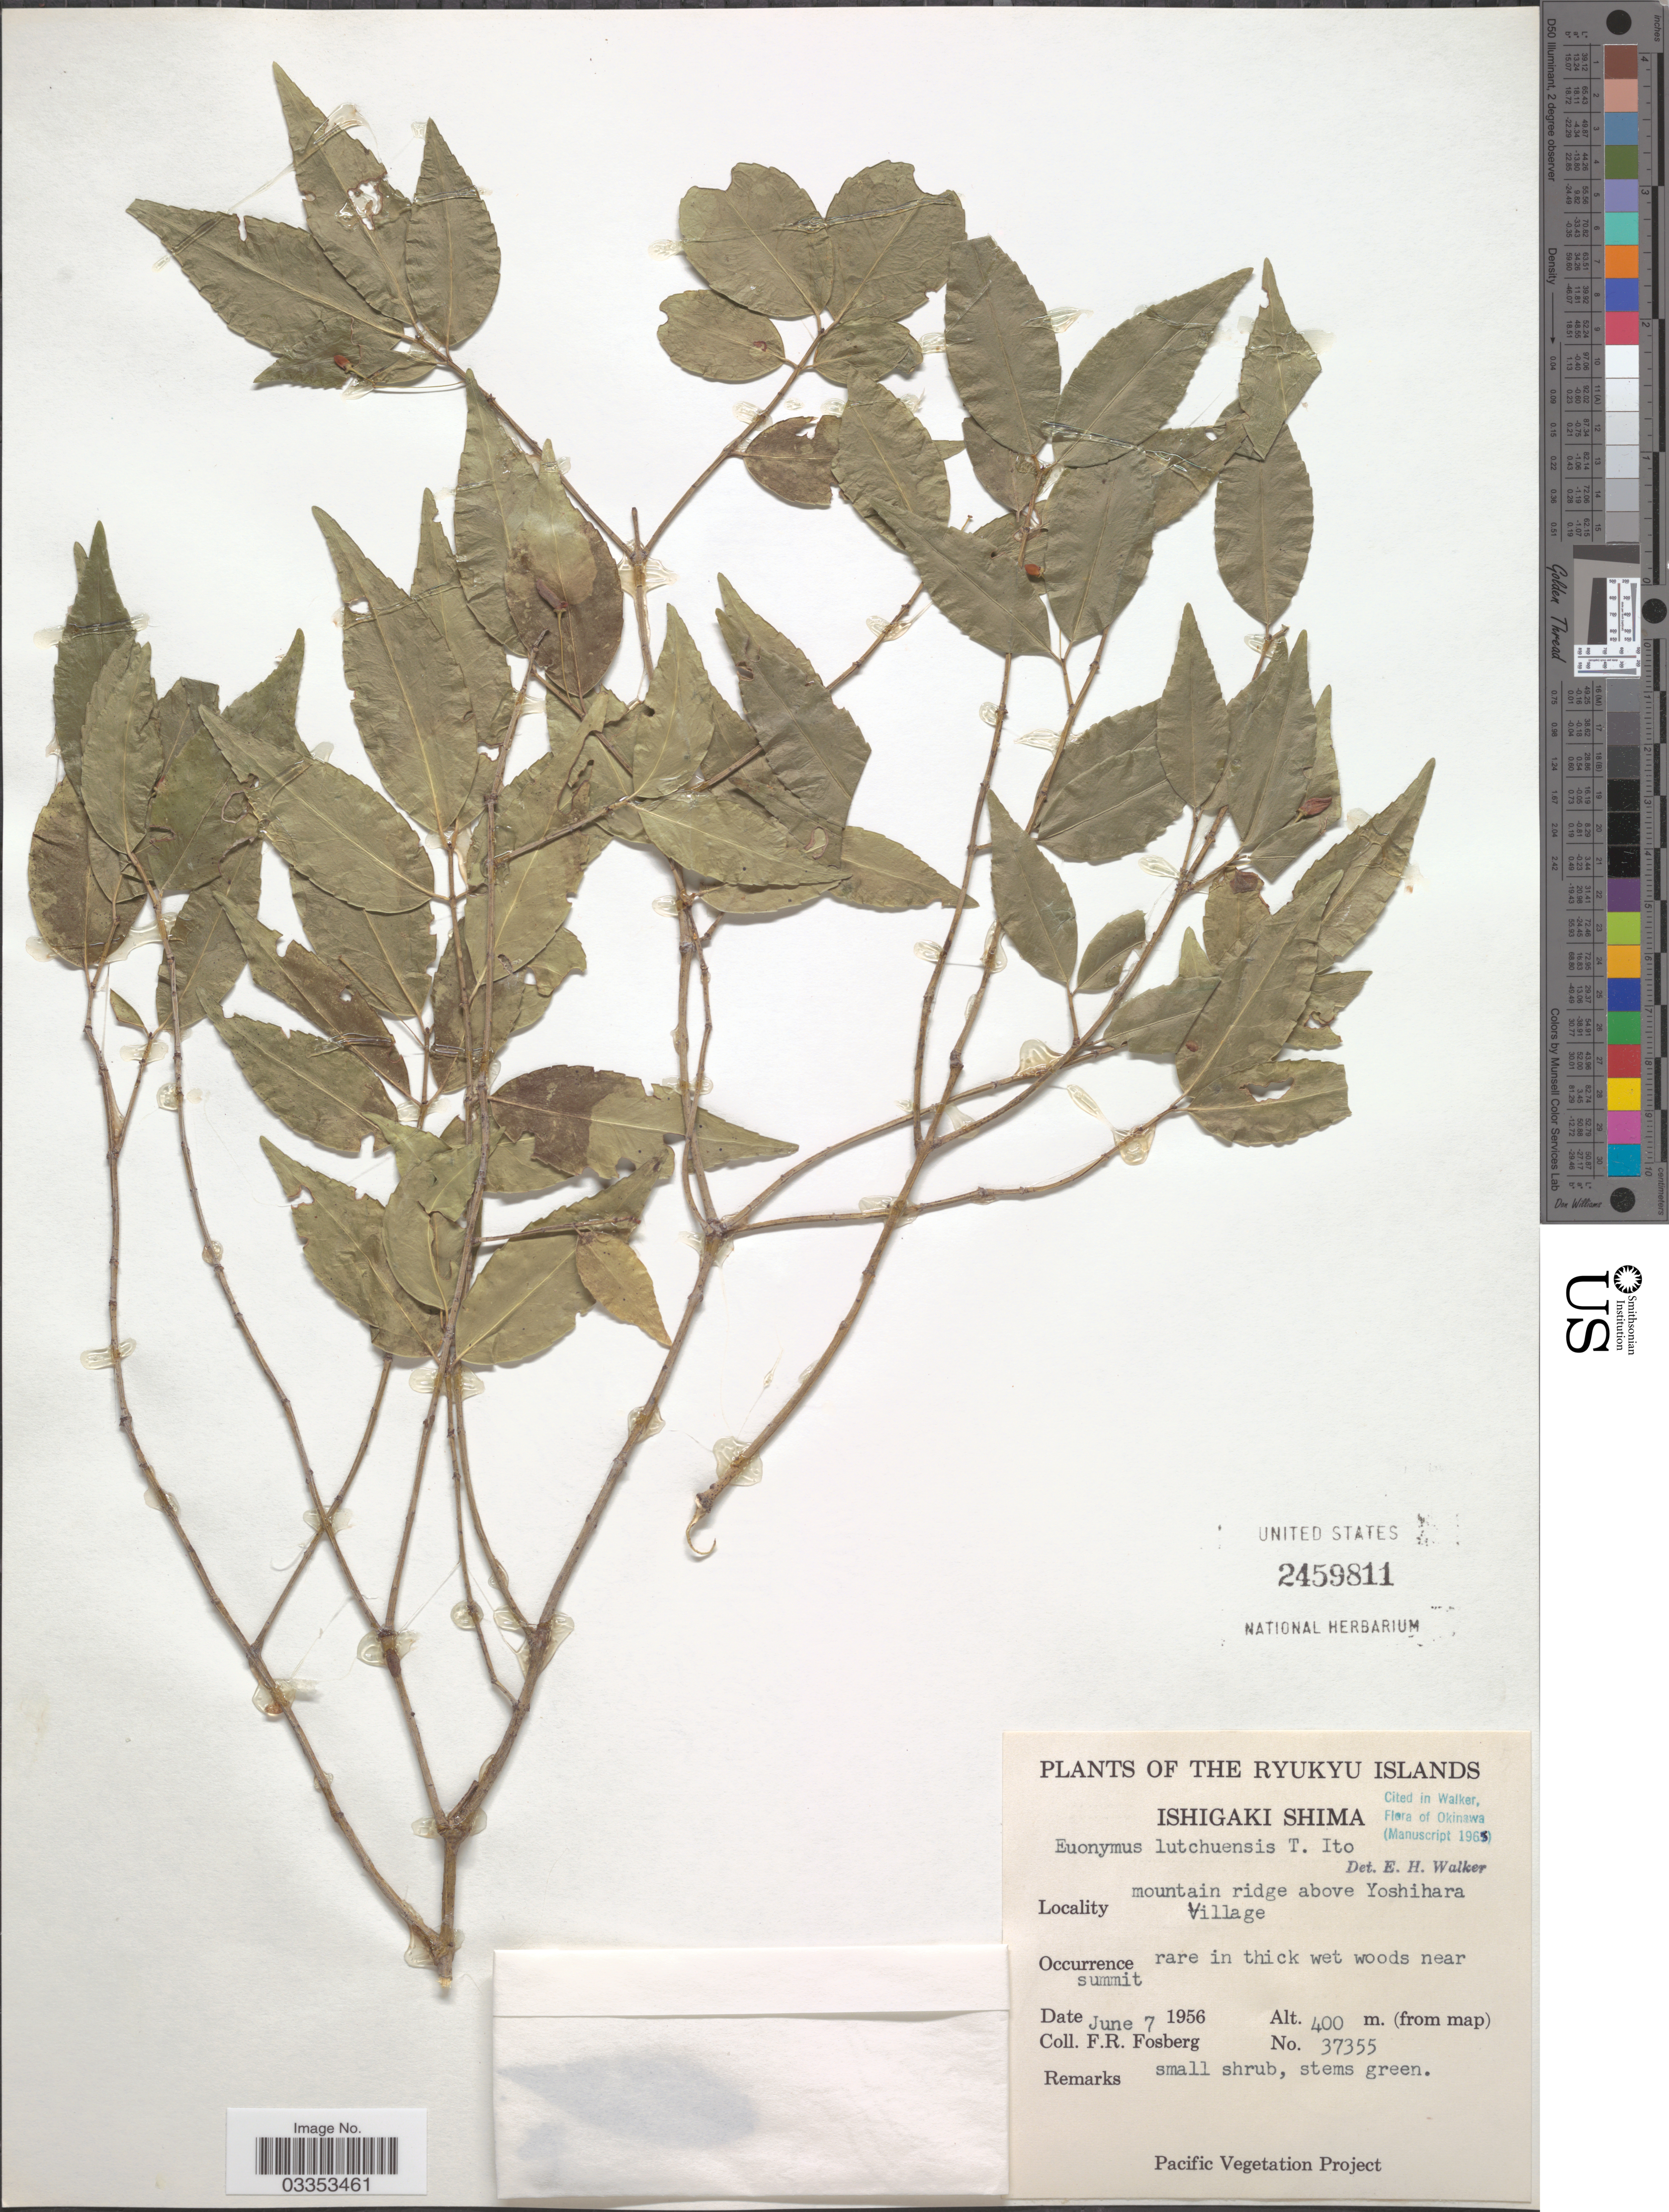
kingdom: Plantae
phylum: Tracheophyta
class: Magnoliopsida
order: Celastrales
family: Celastraceae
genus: Euonymus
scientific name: Euonymus lutchuensis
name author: T. Itô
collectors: F. R. Fosberg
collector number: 37355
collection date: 1956-06-07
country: Japan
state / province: Okinawa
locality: The Ryukyu Islands. Ishigaki Shima, mountain ridge above Yoshihara Village.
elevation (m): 400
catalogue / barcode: US 2459811